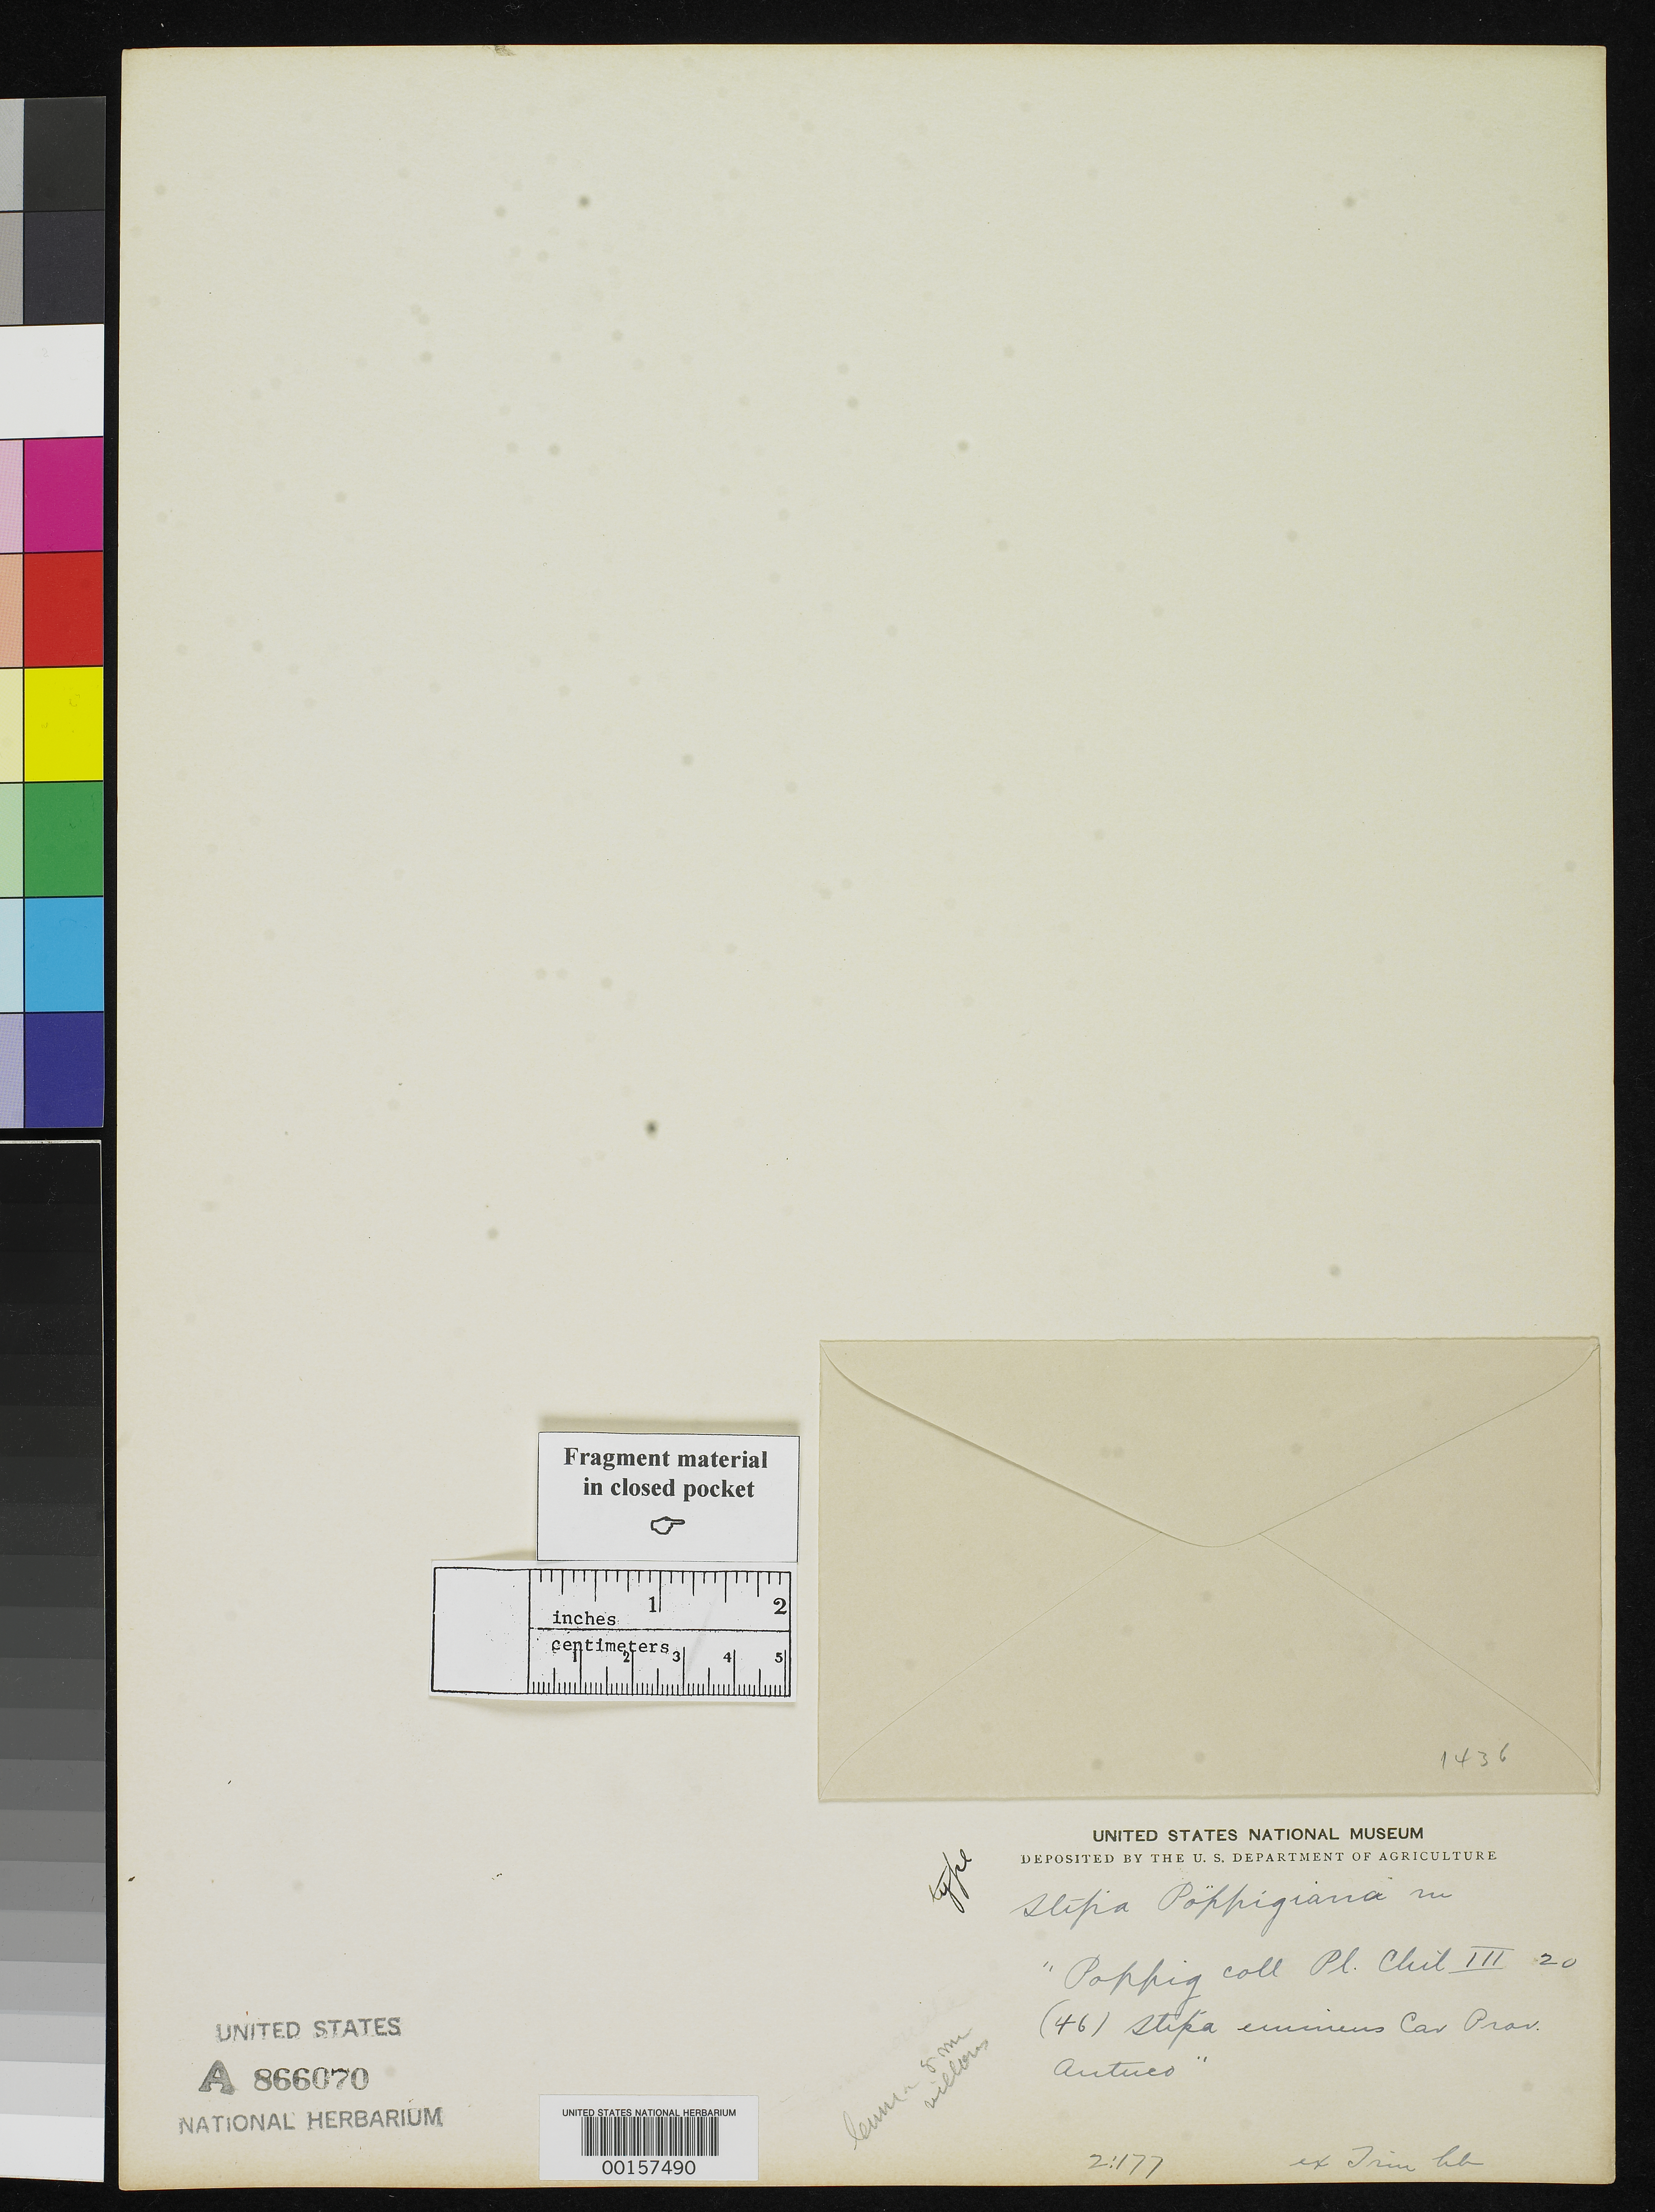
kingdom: Plantae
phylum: Tracheophyta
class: Liliopsida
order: Poales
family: Poaceae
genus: Stipa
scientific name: Stipa poeppigiana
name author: Trin. & Rupr.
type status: Type Fragment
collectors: E. F. Poeppig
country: Chile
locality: Prope Antuco.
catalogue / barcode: US 866070A